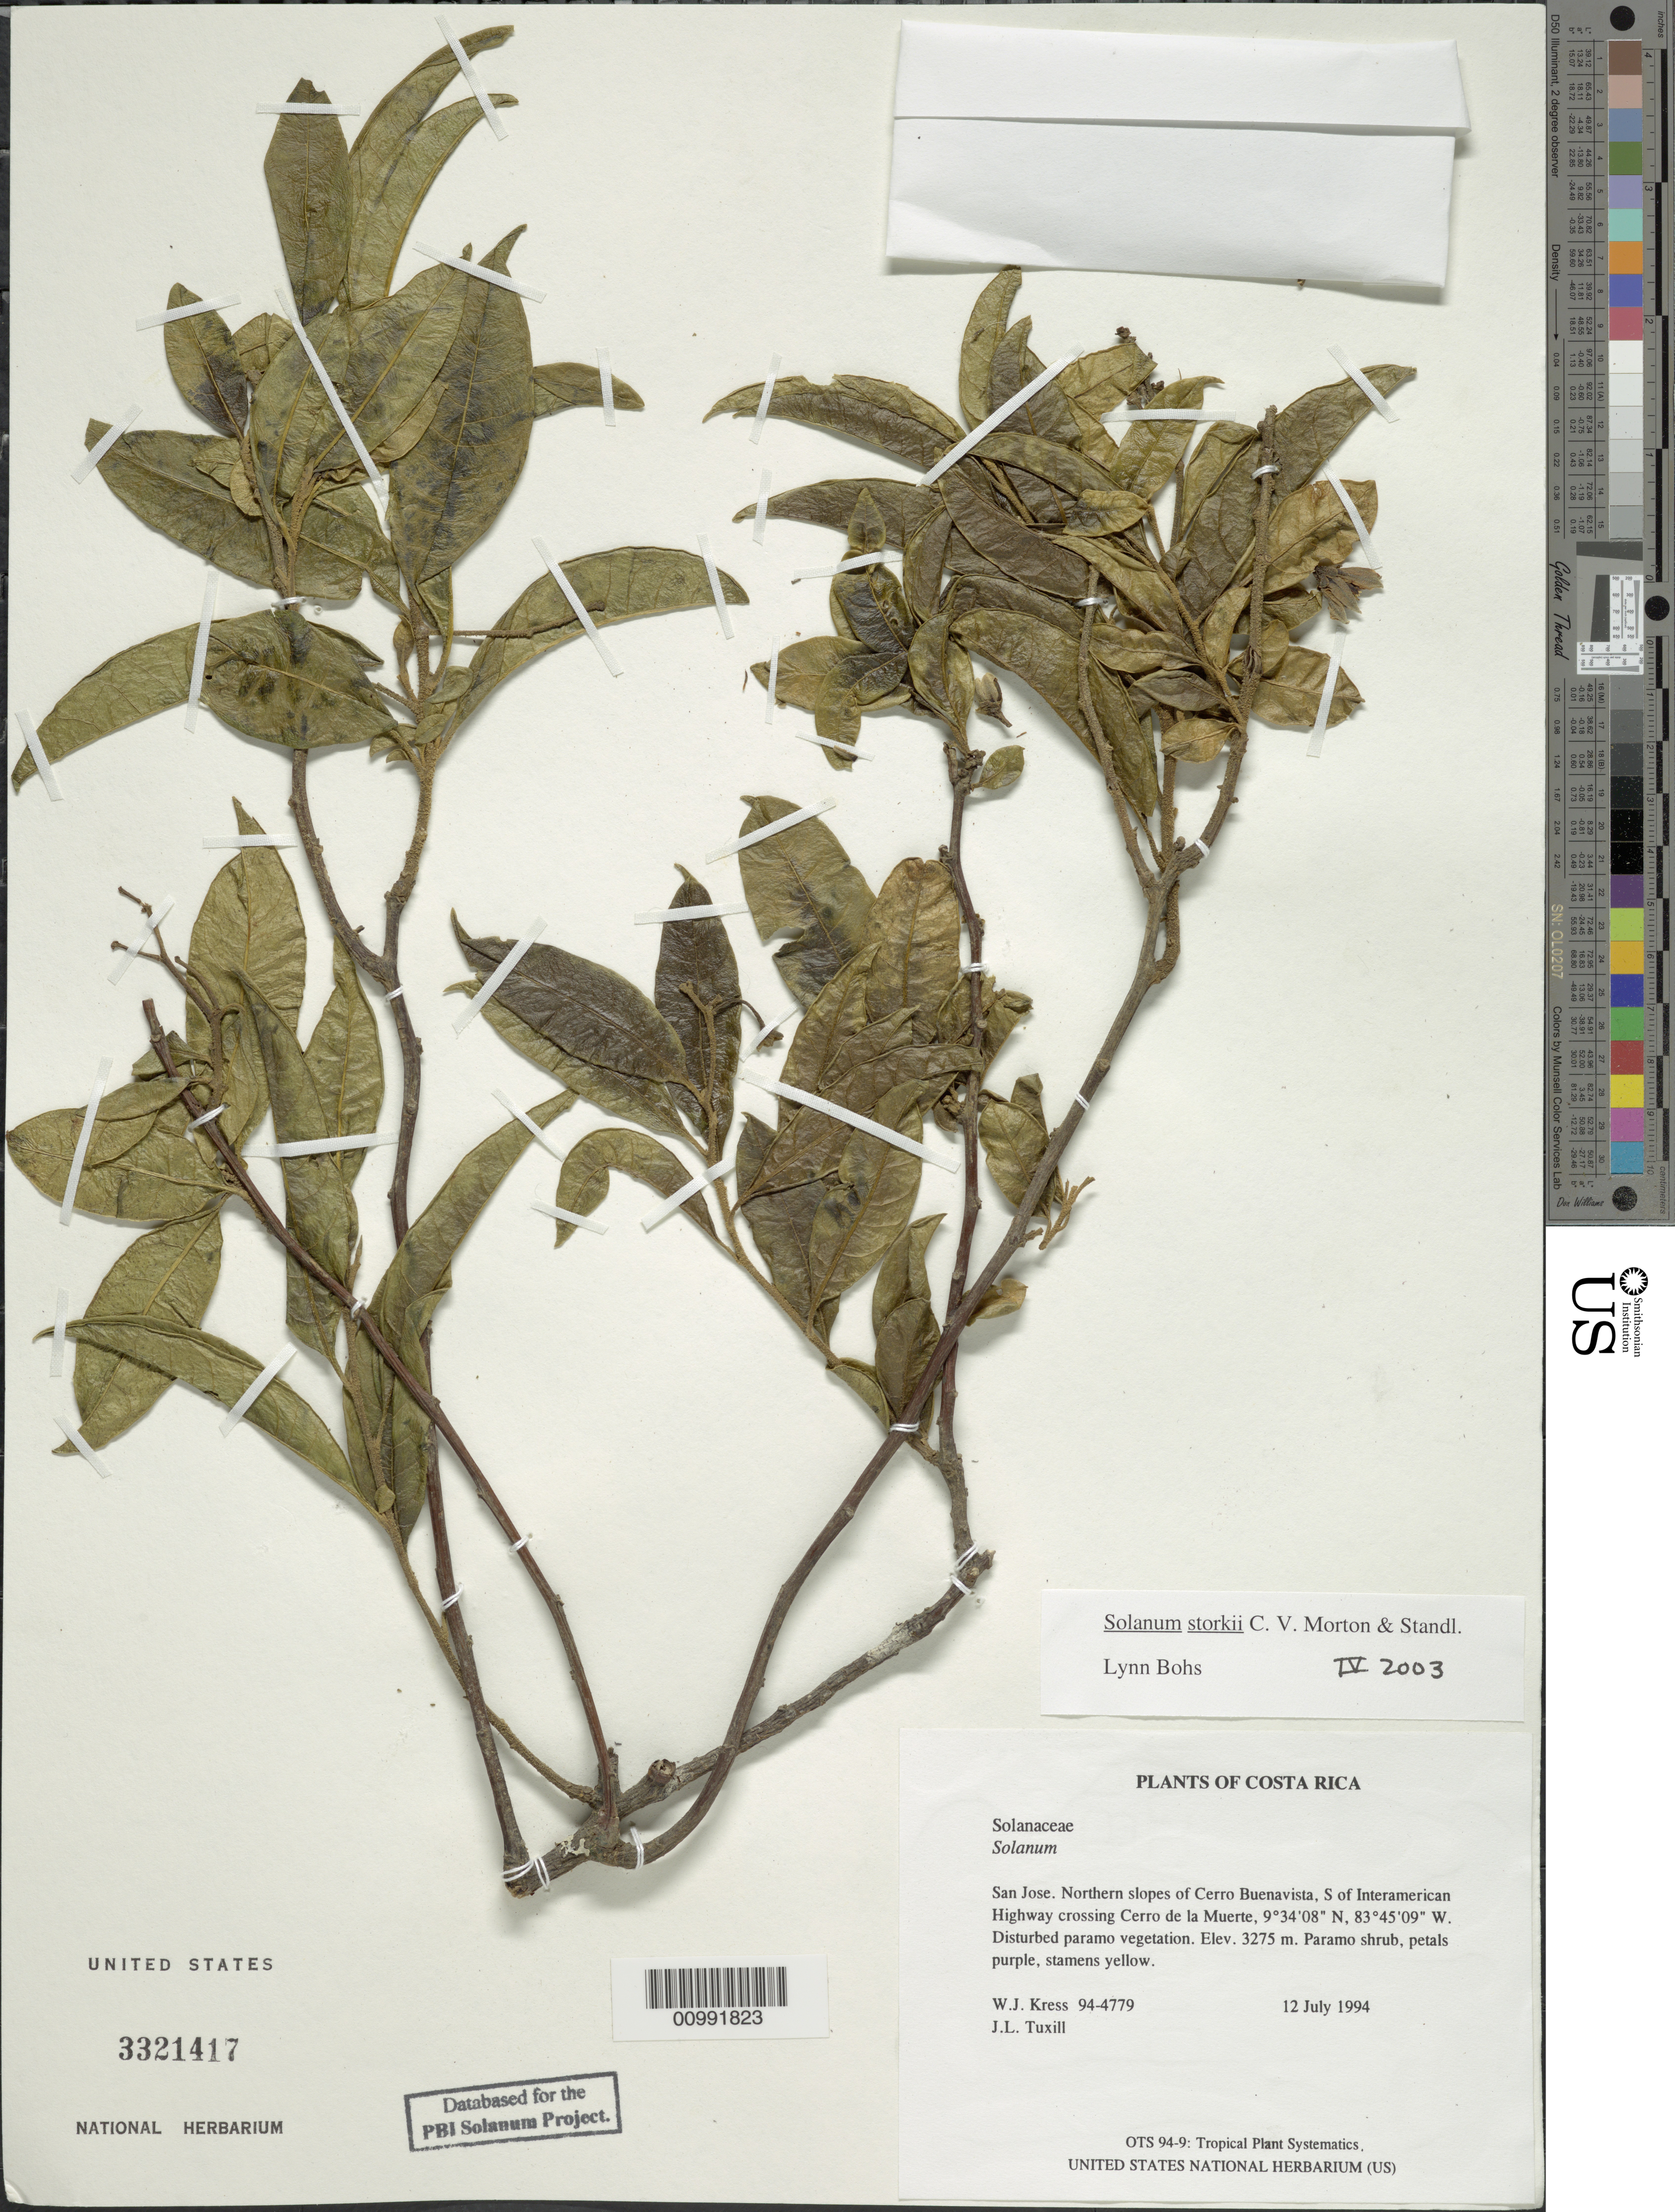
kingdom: Plantae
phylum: Tracheophyta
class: Magnoliopsida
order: Solanales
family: Solanaceae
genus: Solanum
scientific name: Solanum storkii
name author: C.V. Morton & Standl.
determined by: Bohs, L. A.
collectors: W. J. Kress & Tuxill, J. L.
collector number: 94-4779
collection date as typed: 12 Jul 1994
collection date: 1994-07-12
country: Costa Rica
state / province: San José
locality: Northern slopes of Cerro Buenavista, S of Interamerican Highway crossing Cerro de la Muerte.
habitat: Disturbed paramo vegetation.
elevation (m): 3275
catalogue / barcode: US 3321417